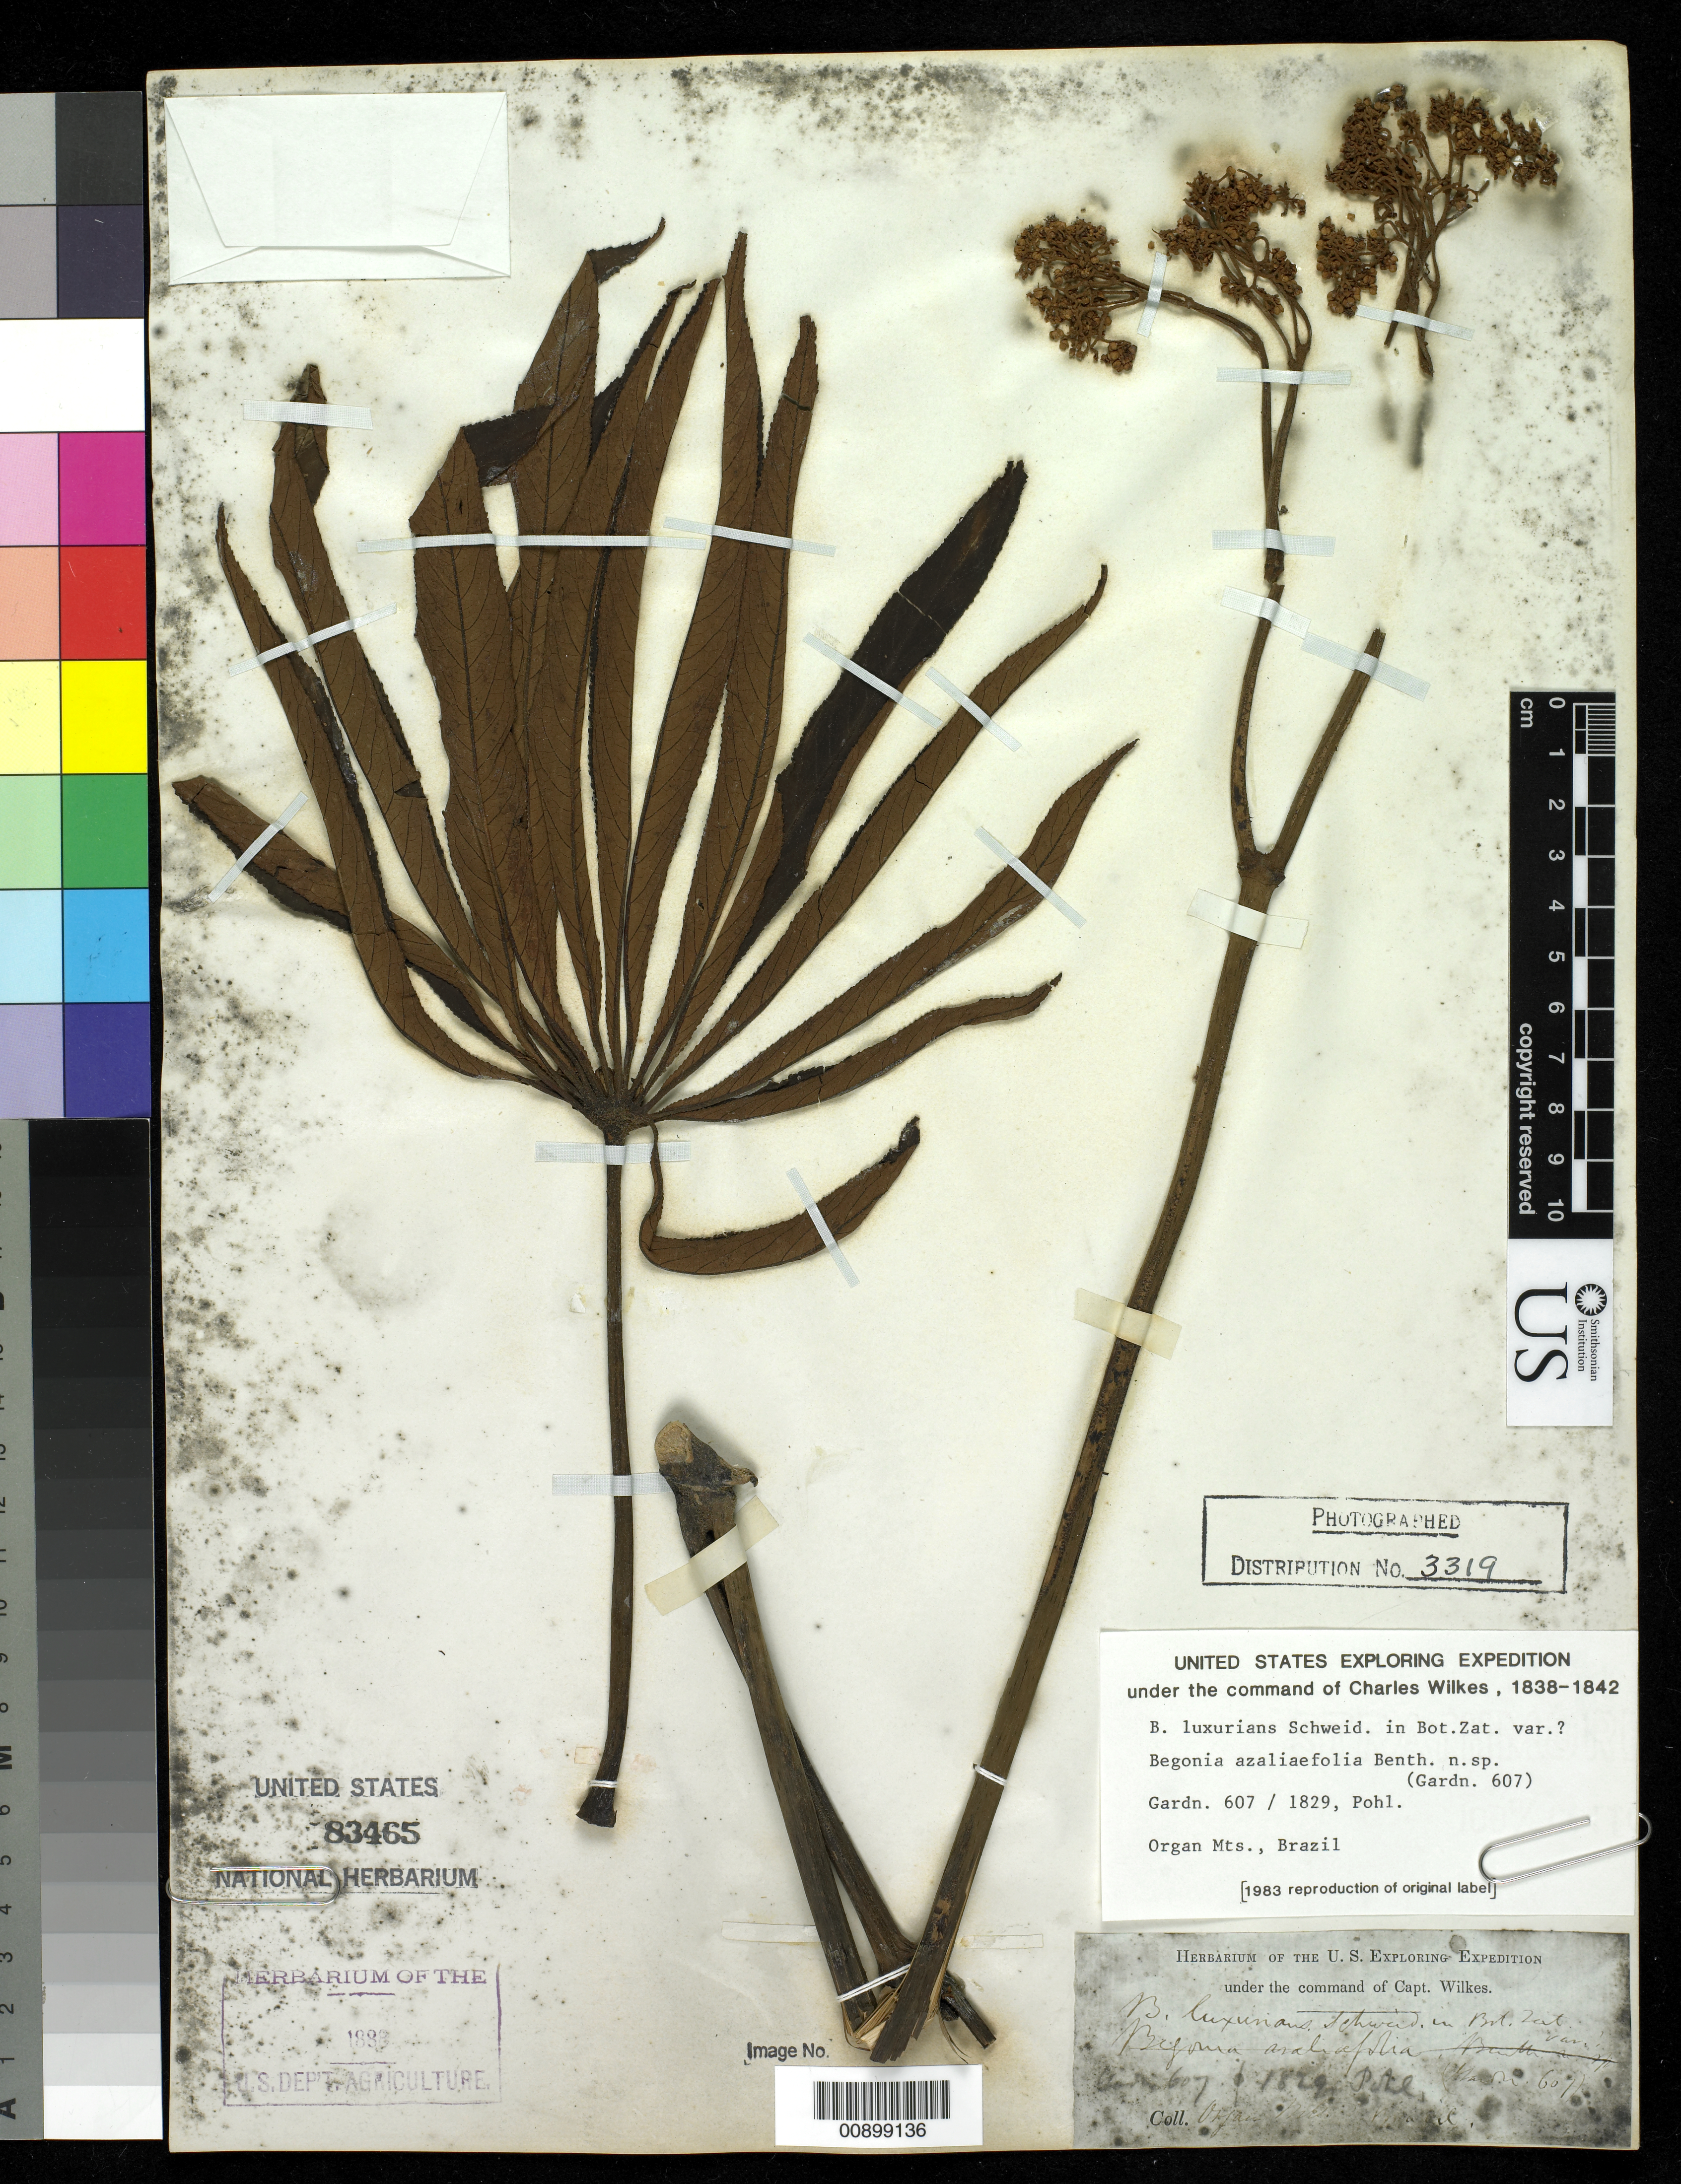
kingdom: Plantae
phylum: Tracheophyta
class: Magnoliopsida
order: Cucurbitales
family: Begoniaceae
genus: Begonia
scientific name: Begonia luxurians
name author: Scheidw.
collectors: Wilkes Explor. Exped.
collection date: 1838/1842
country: Brazil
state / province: Rio de Janeiro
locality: Organ Mountains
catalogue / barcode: US 83465